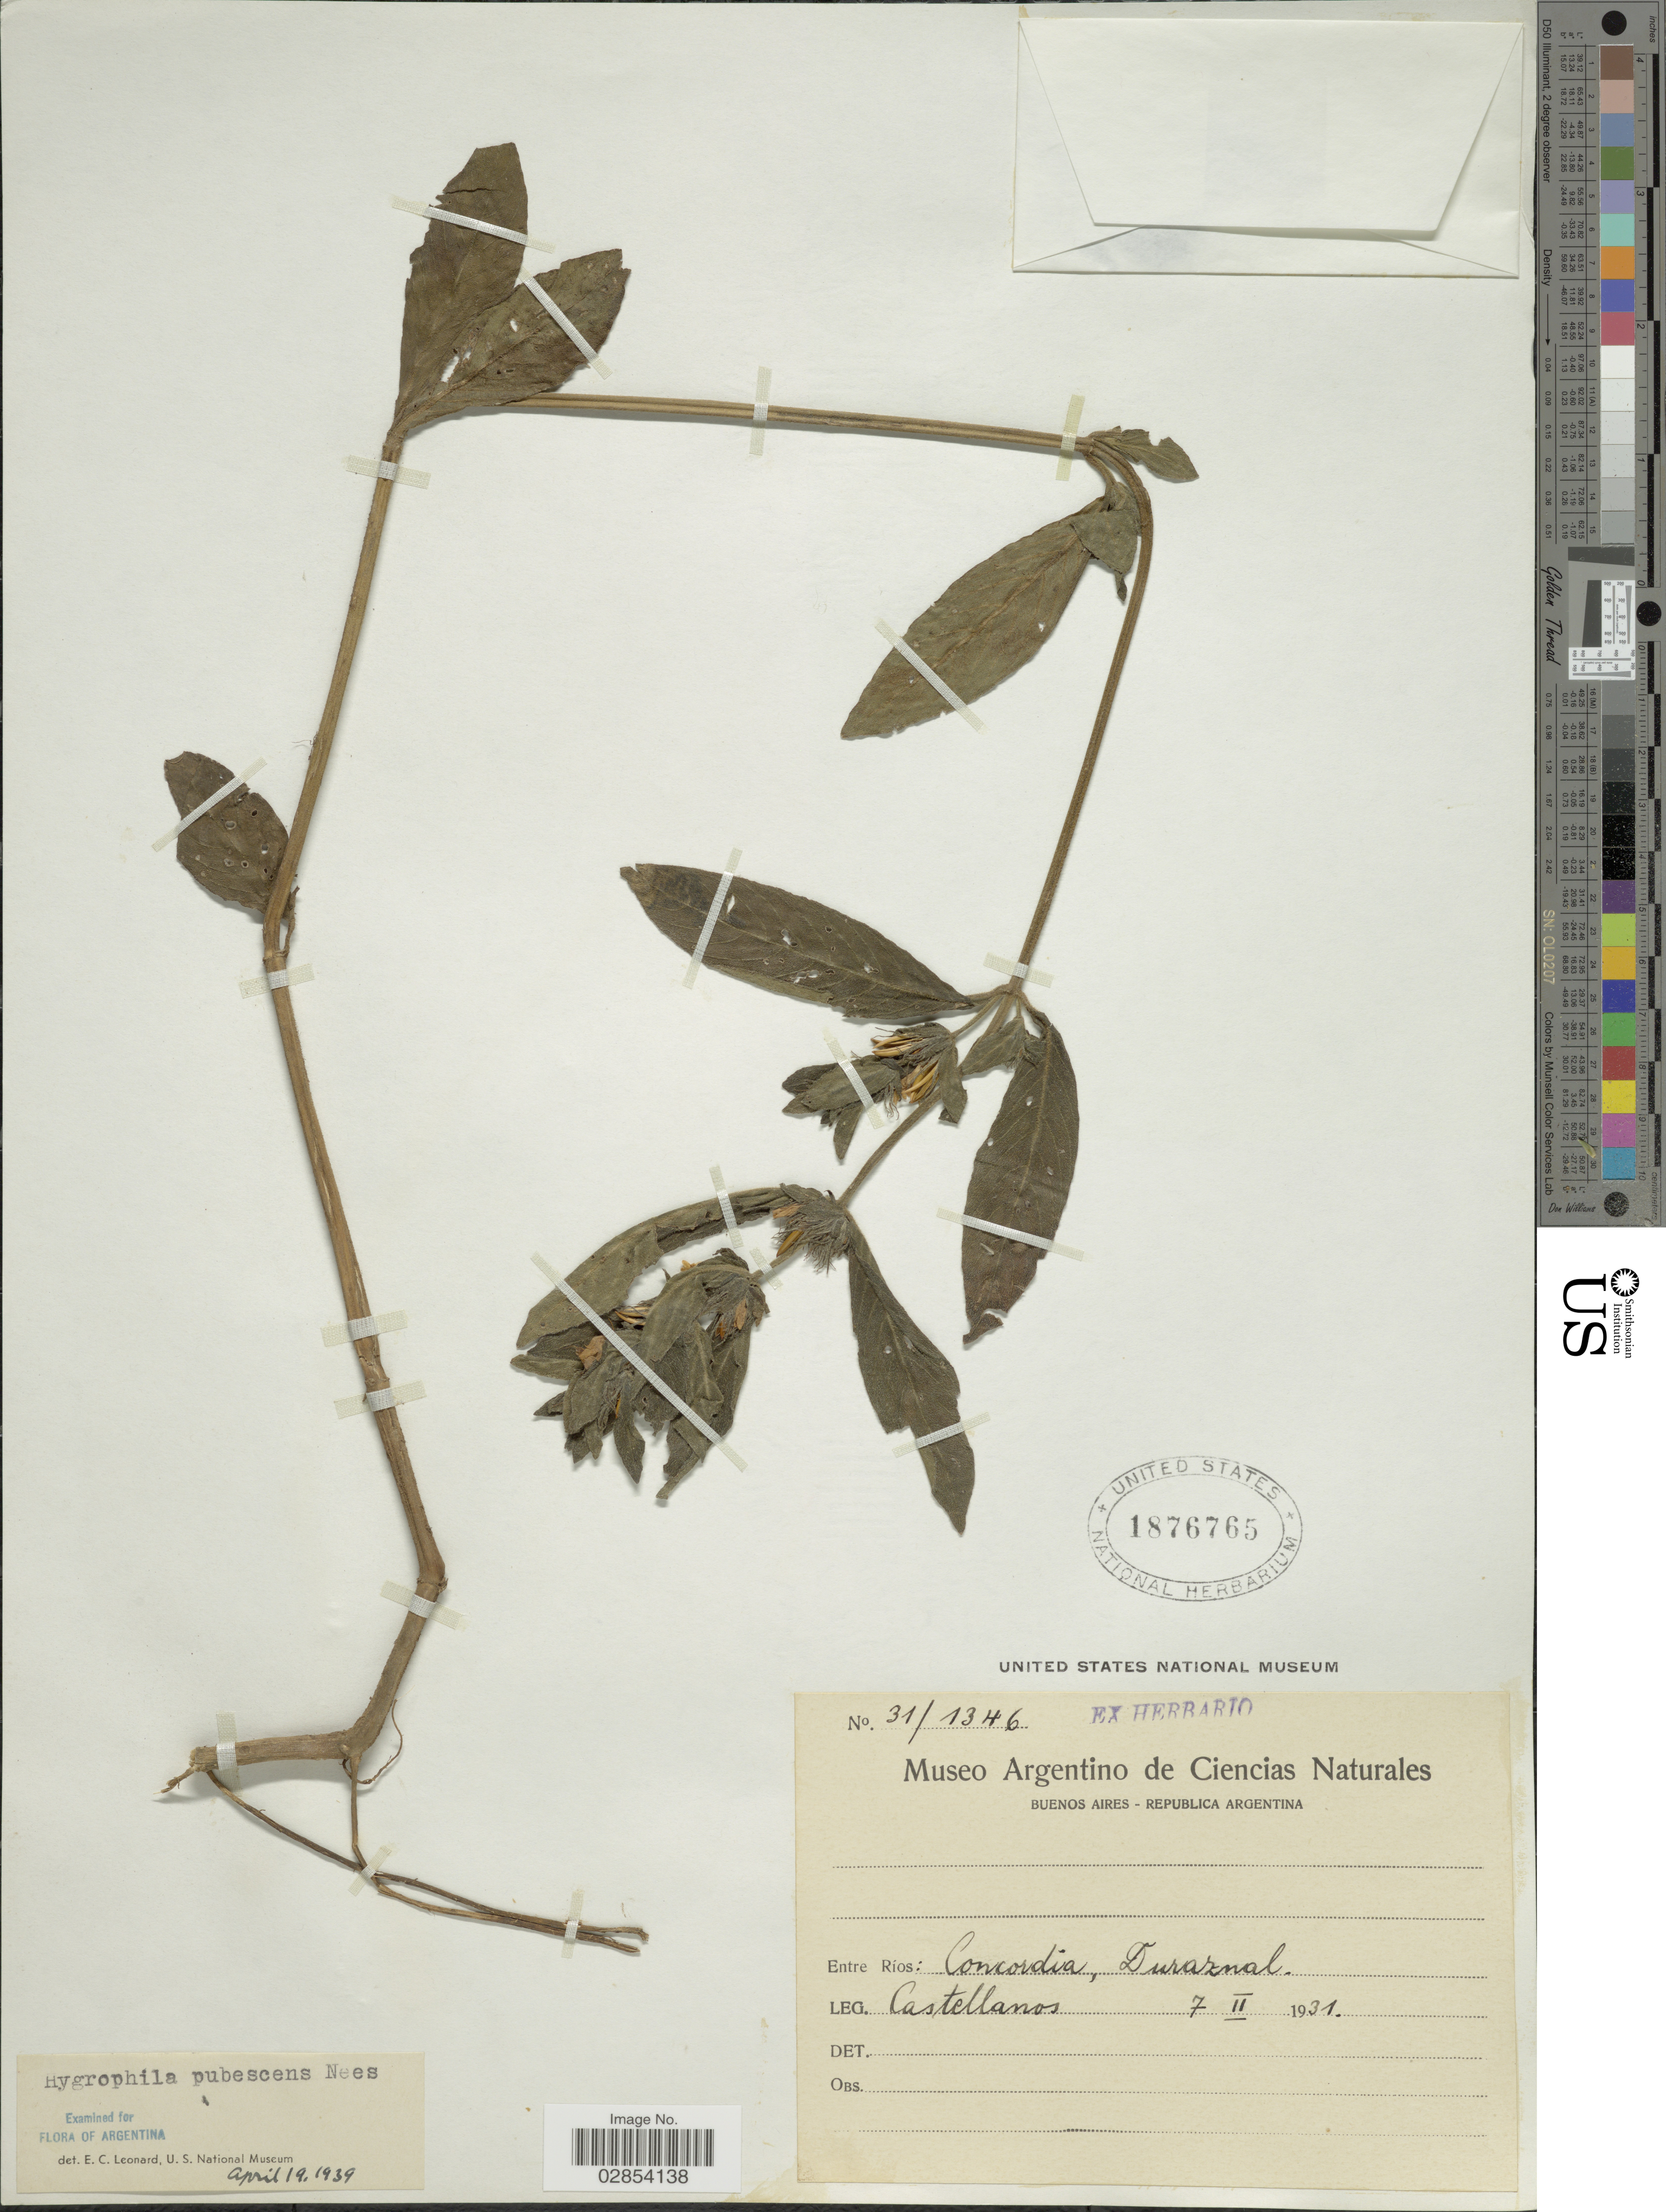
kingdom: Plantae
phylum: Tracheophyta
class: Magnoliopsida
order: Lamiales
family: Acanthaceae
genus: Hygrophila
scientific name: Hygrophila pubescens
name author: Nees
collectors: -- Castellanos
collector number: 31/1346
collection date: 1931-02-07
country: Argentina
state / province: Entre Rios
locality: Concordia, Duraznal.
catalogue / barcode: US 1876765